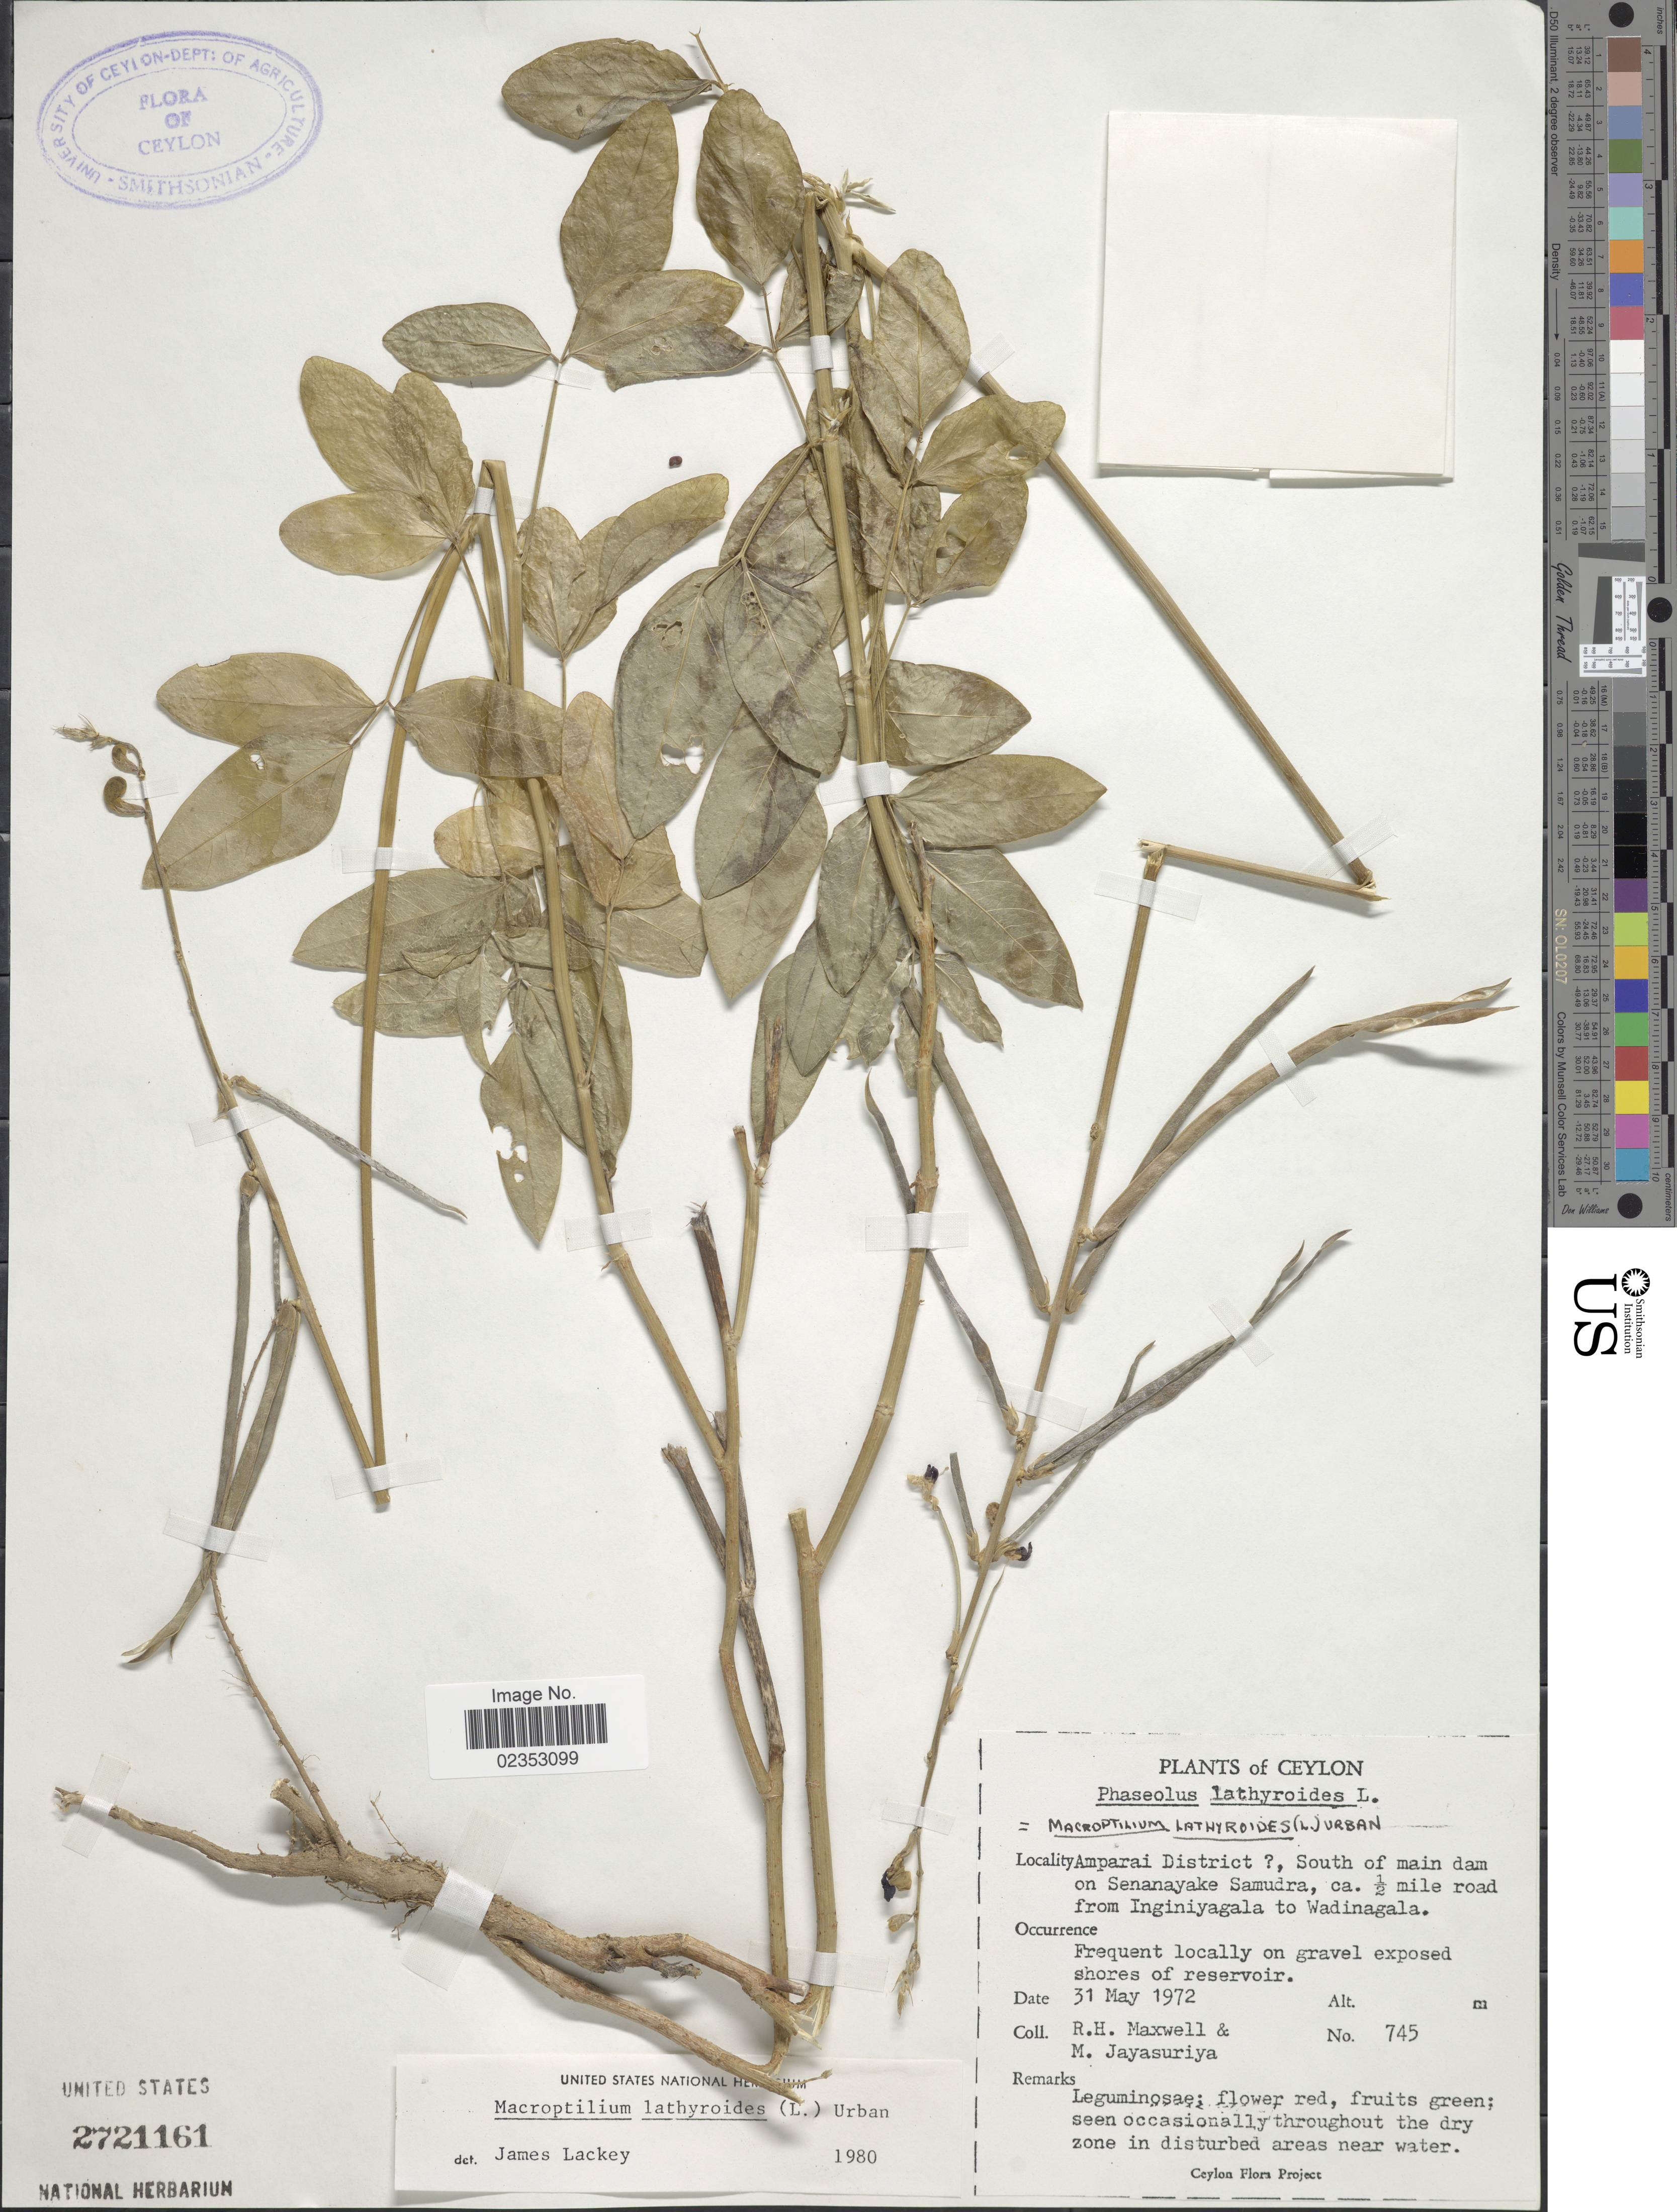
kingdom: Plantae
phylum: Tracheophyta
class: Magnoliopsida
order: Fabales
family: Fabaceae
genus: Macroptilium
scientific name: Macroptilium lathyroides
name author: (L.) Urb.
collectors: R. Maxwell & M. Jayasuriya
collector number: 745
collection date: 1972-05-31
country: Sri Lanka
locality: Ceylon, Amparai District, South of main dam on Senanayake Samudra, ca ½ mile road from Inginiyagala to Wadinagala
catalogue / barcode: US 2721161